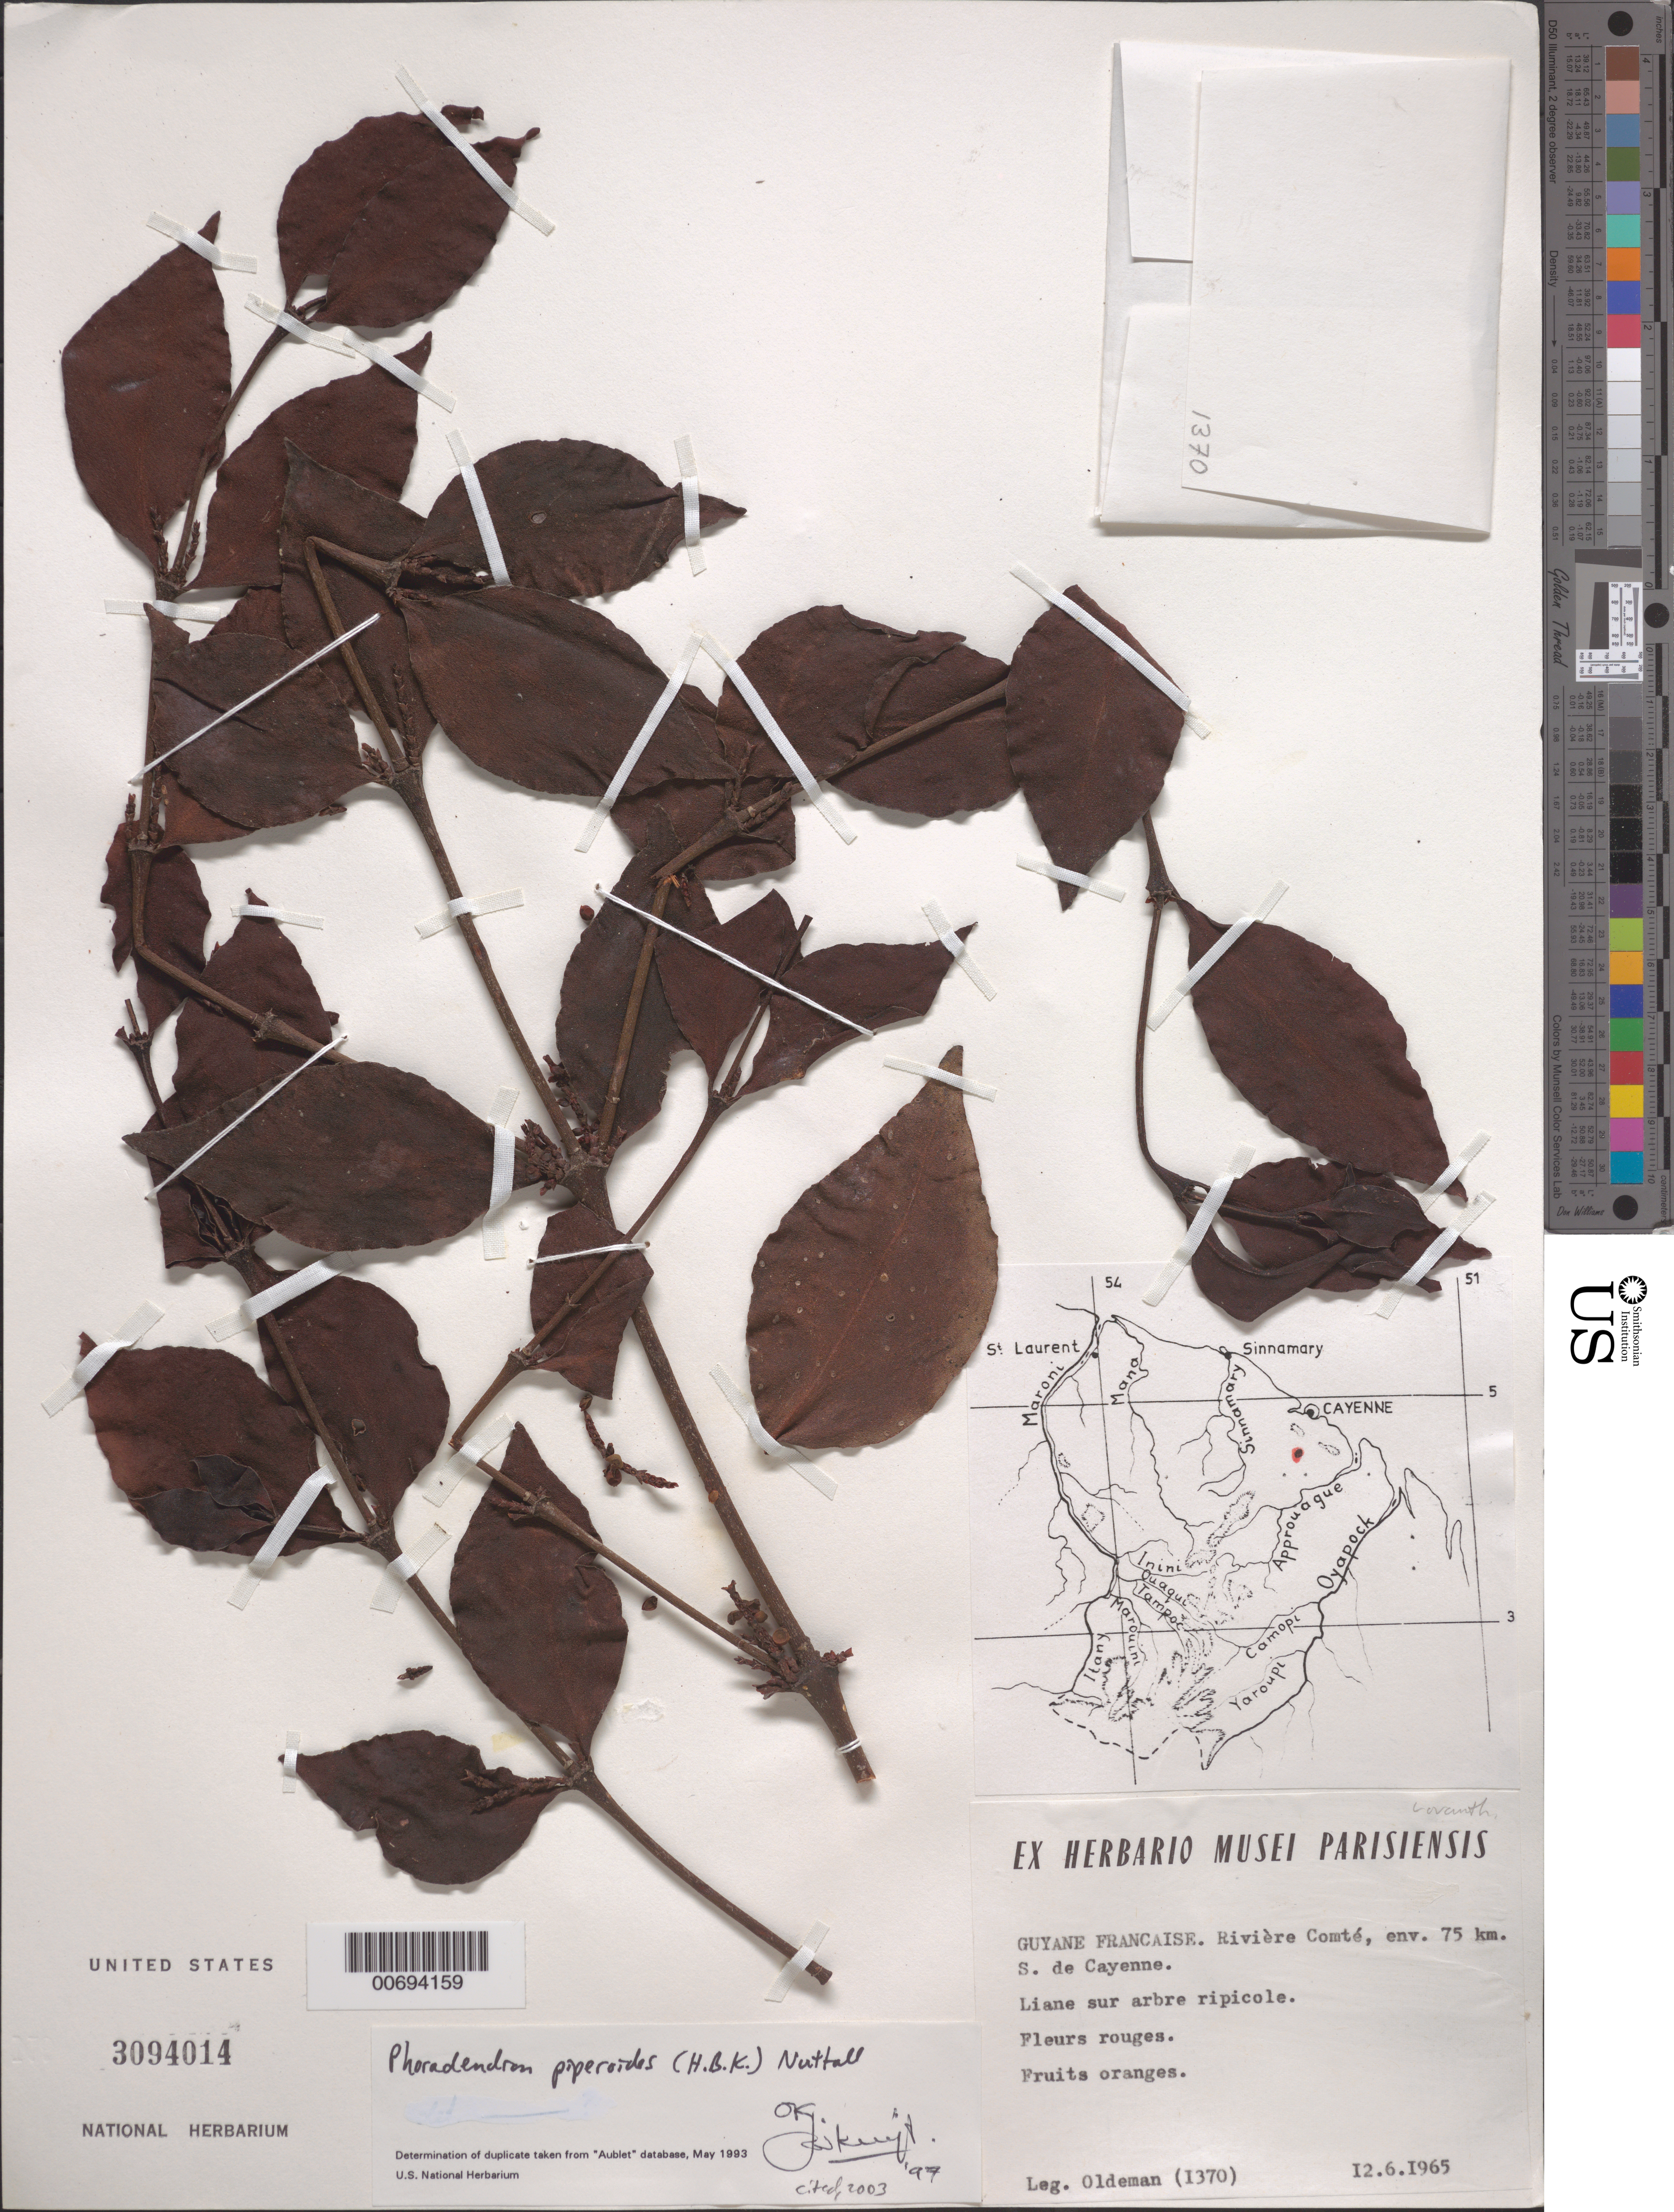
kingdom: Plantae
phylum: Tracheophyta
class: Magnoliopsida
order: Santalales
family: Viscaceae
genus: Phoradendron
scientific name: Phoradendron piperoides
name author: (Kunth) Trel.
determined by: Kuijt, Job, (CANADA)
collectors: R. Oldeman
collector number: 1370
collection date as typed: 12-Jun-65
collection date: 1965-06-12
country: French Guiana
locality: Rivière Comté, env. 75 km S de Cayenne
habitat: Sur arbre ripicole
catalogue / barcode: US 3094014